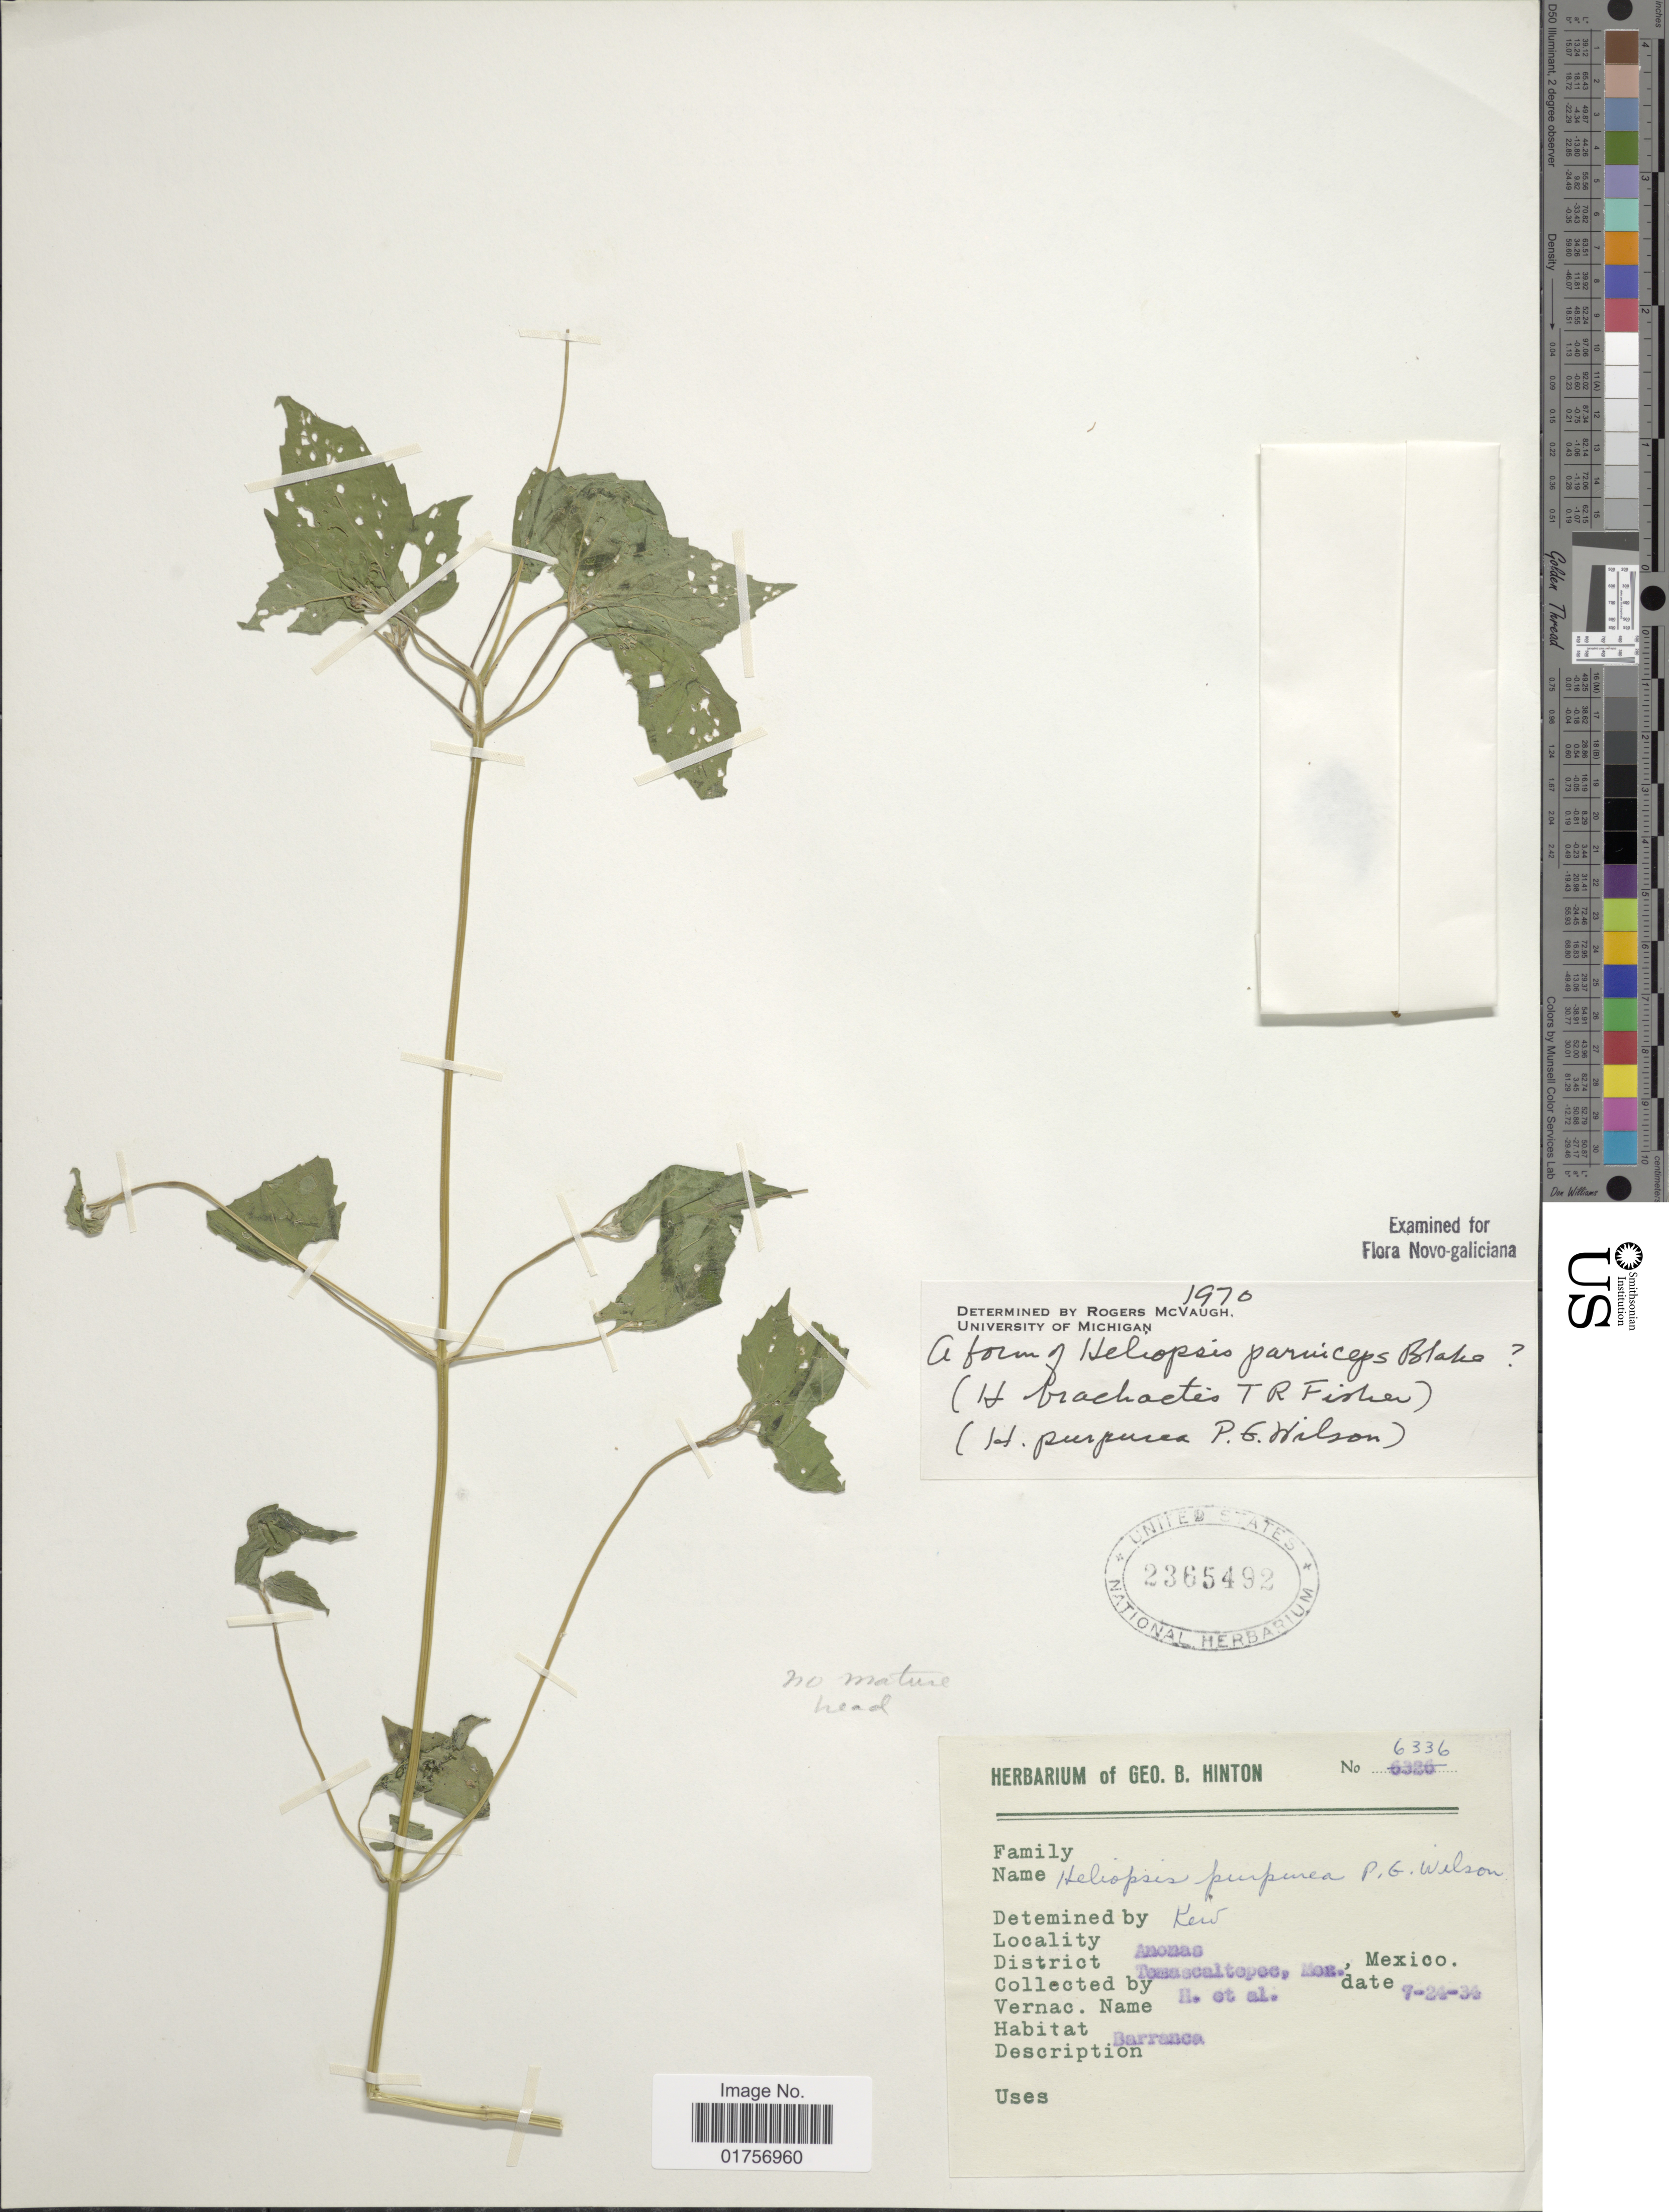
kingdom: Plantae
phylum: Tracheophyta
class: Magnoliopsida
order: Asterales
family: Asteraceae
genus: Heliopsis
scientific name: Heliopsis brachactis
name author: Standl. ex T.R. Fisher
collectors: G. B. Hinton & et al.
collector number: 6336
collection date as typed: Transcribed d/m/y: 24/7/34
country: Mexico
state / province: México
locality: Anonas. District Temascaltepec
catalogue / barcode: US 2365492